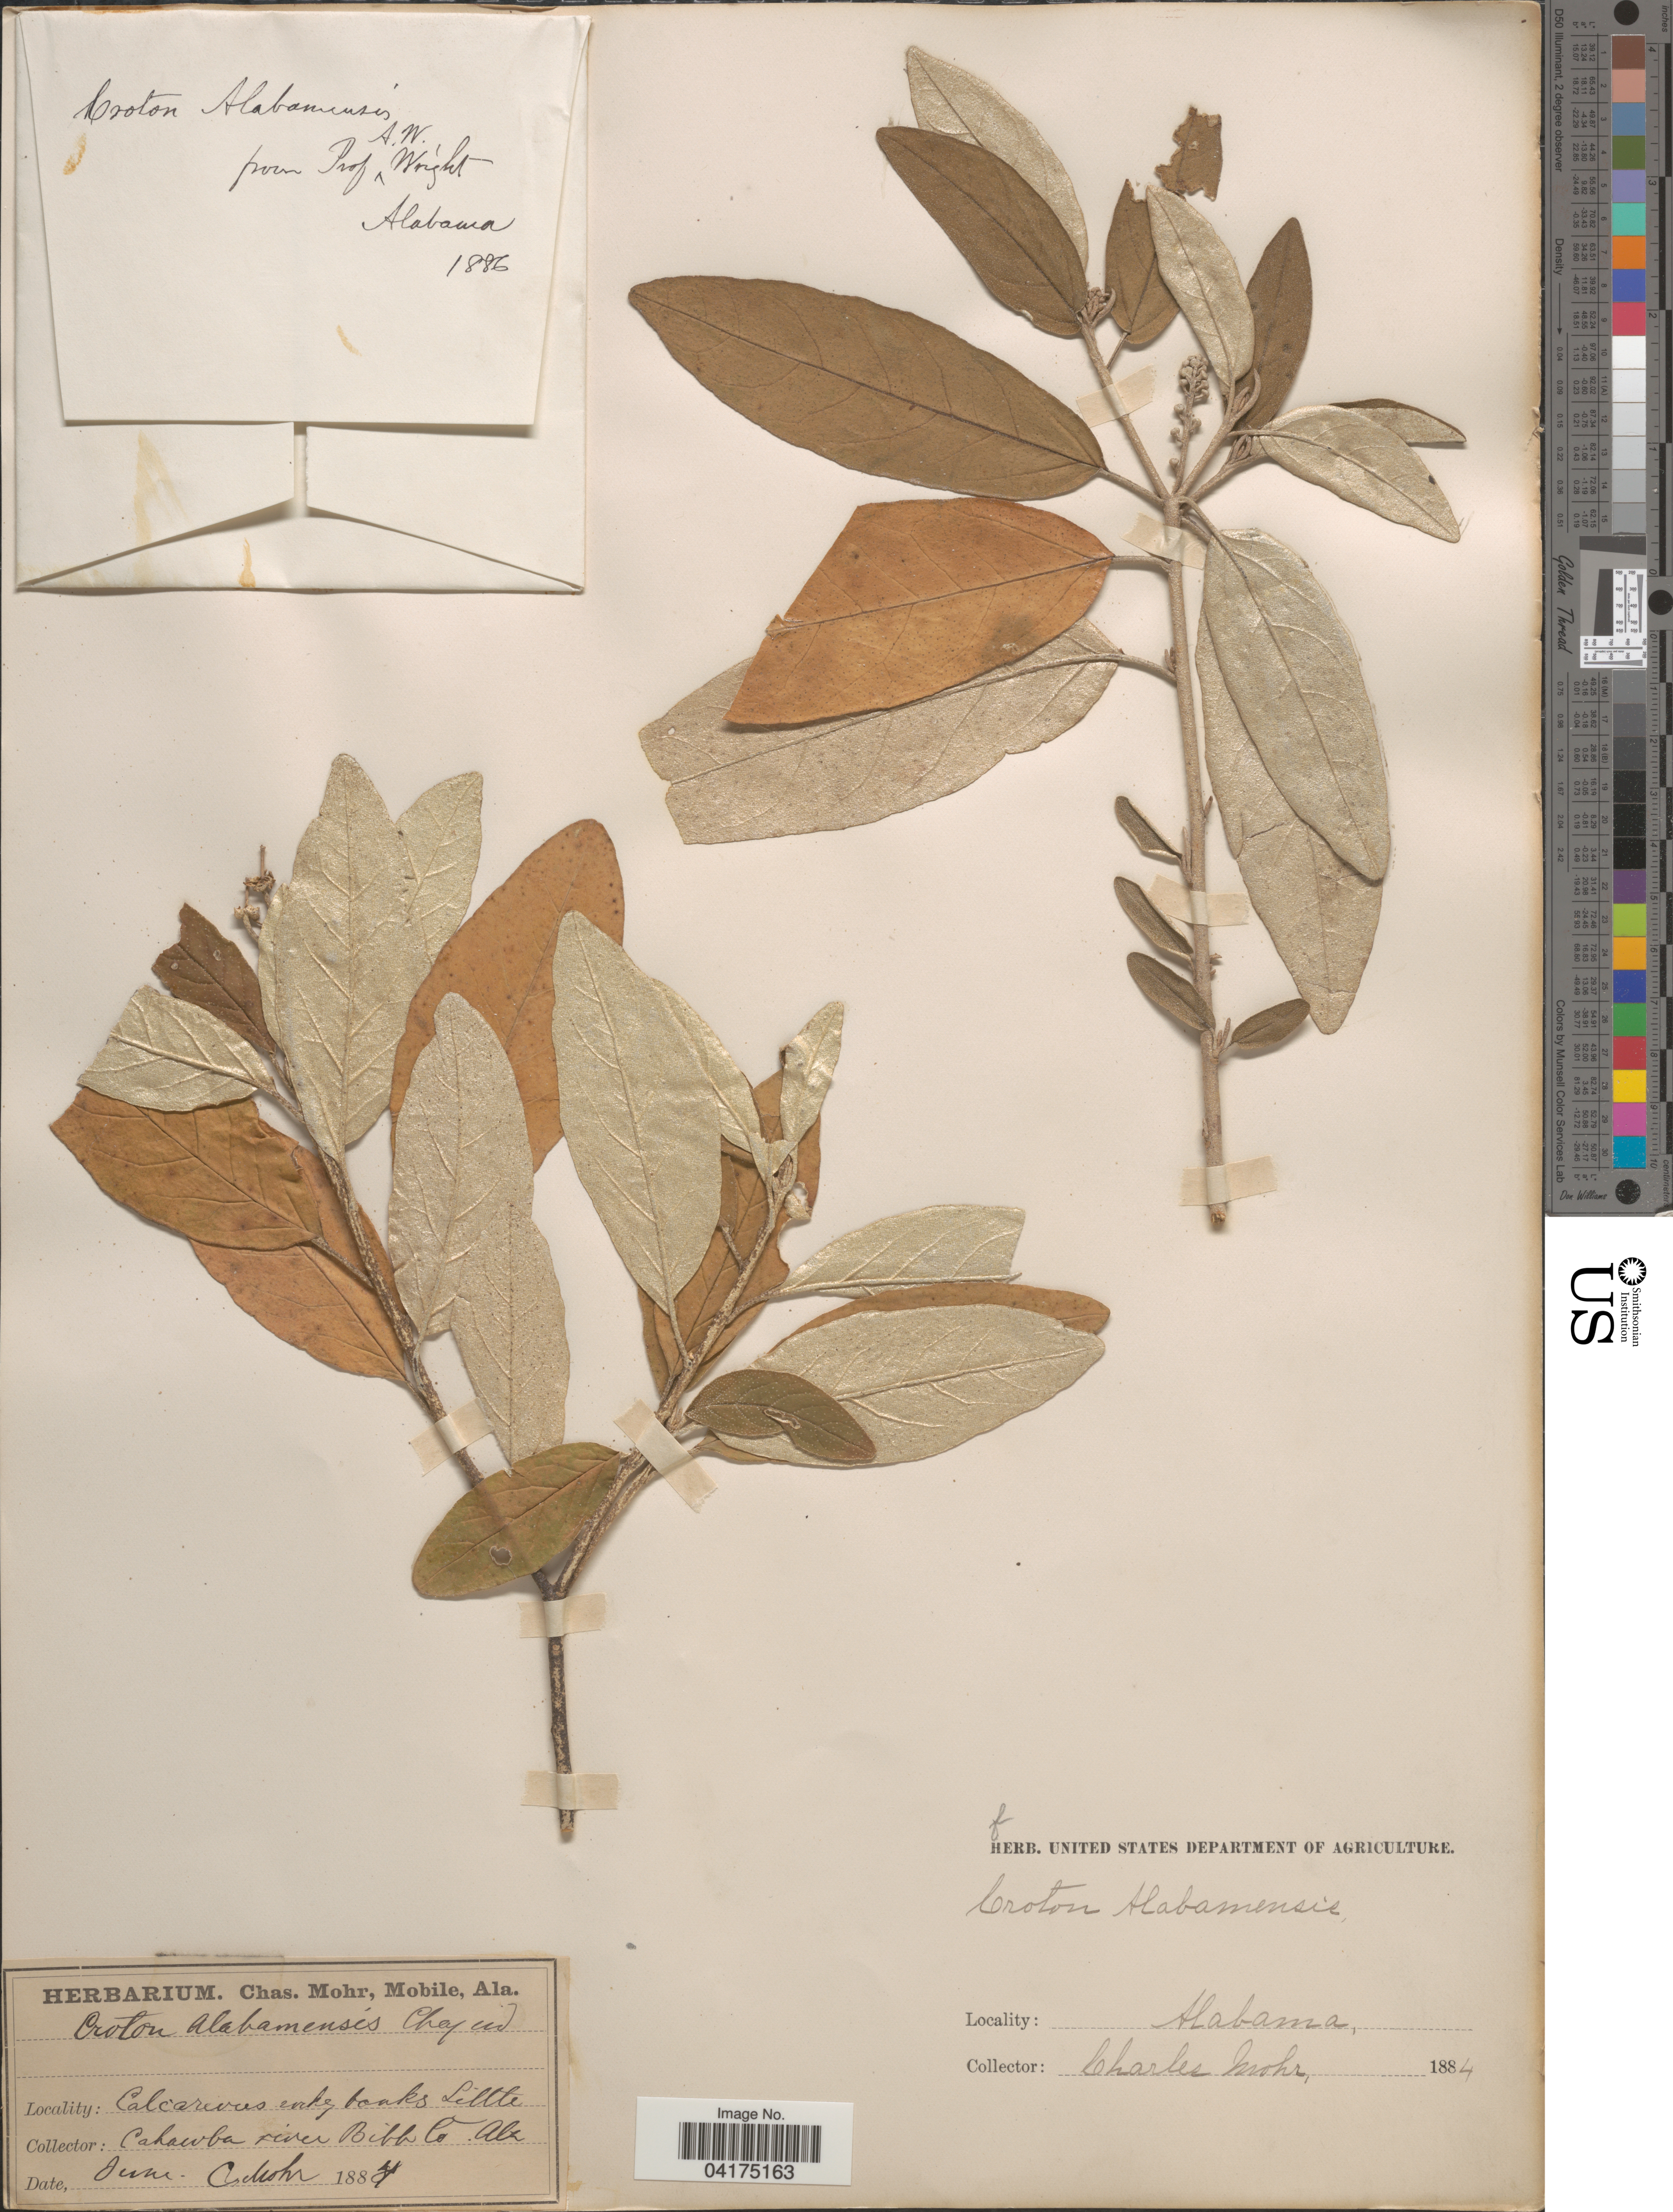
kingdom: Plantae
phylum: Tracheophyta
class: Magnoliopsida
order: Malpighiales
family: Euphorbiaceae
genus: Croton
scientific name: Croton alabamensis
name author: E.A. Sm. ex Chapm.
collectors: Mohr, C. T. (herbarium)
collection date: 1884-06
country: United States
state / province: Alabama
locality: Little Cahawba river Bibb Co.